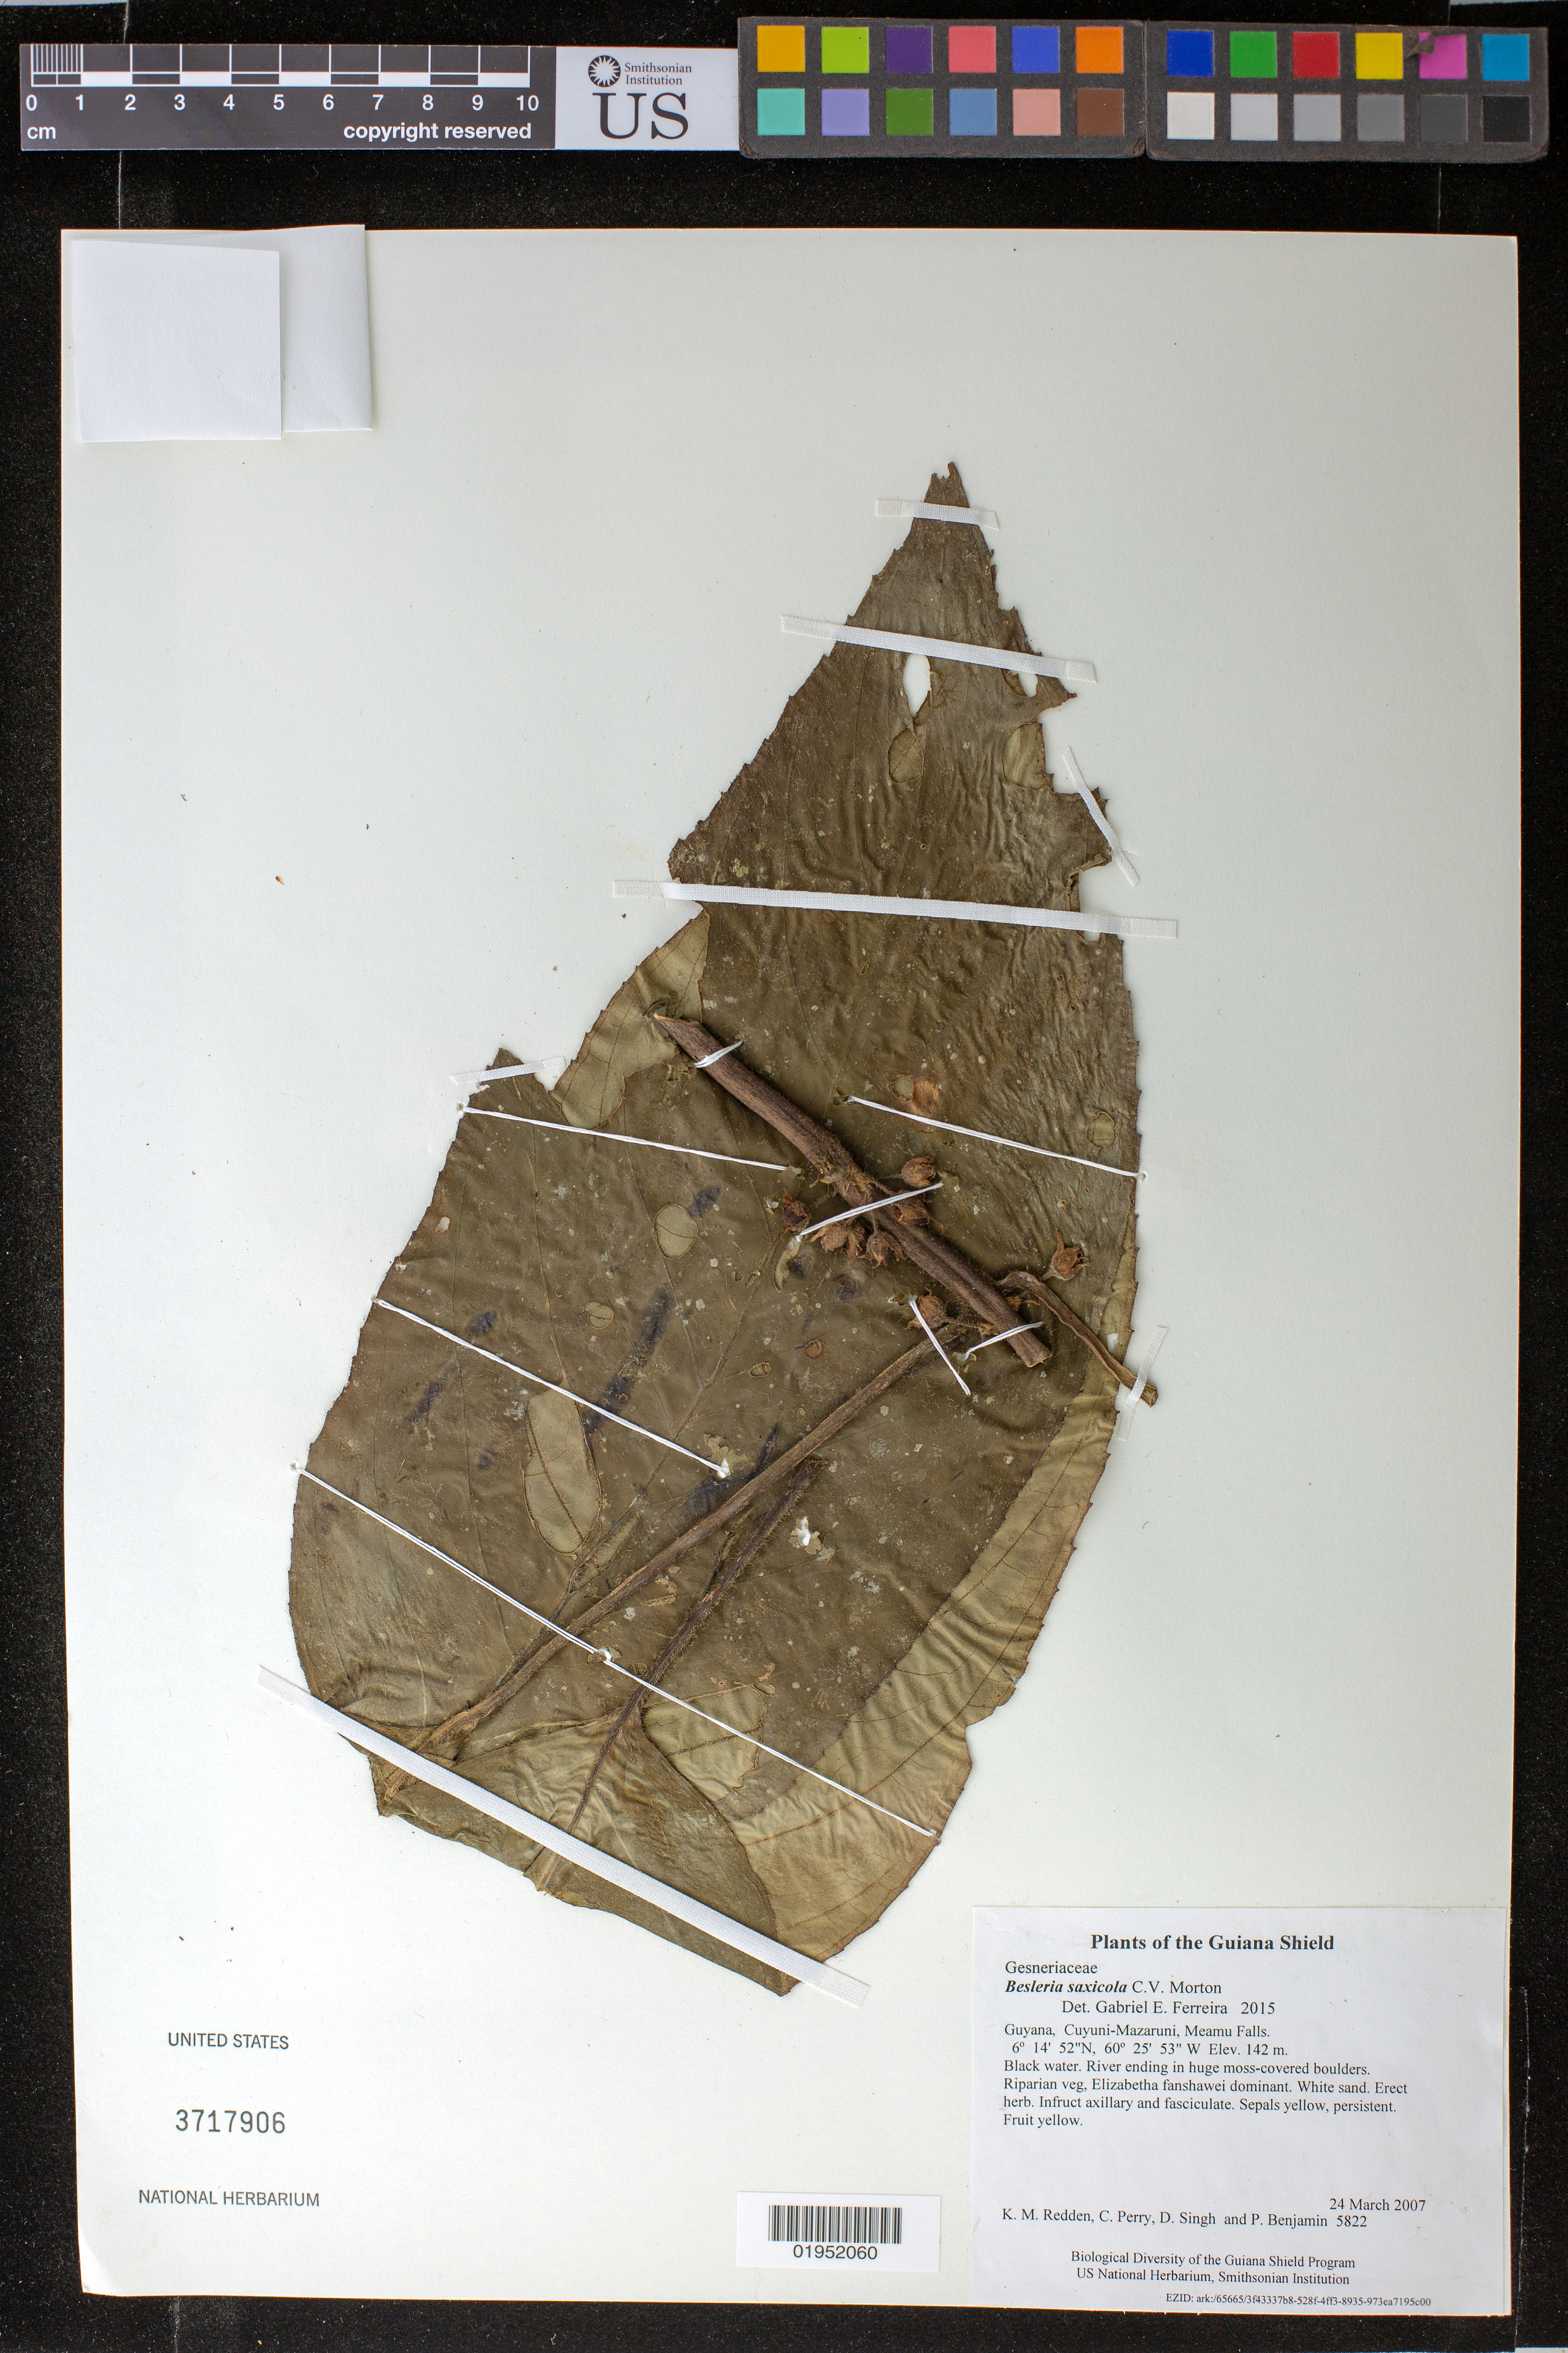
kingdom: Plantae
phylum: Tracheophyta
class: Magnoliopsida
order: Lamiales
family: Gesneriaceae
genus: Besleria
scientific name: Besleria saxicola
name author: C.V. Morton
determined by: Ferreira, G. E.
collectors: K. M. Redden, C. Perry, D. Singh & P. Benjamin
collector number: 5822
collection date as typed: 24 March 2007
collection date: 2007-03-24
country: Guyana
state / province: Cuyuni-Mazaruni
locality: Meamu Falls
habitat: Black water. River ending in huge moss-covered boulders. Riparian veg, Elizabetha fanshawei dominant. White sand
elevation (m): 142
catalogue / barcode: US 3717906